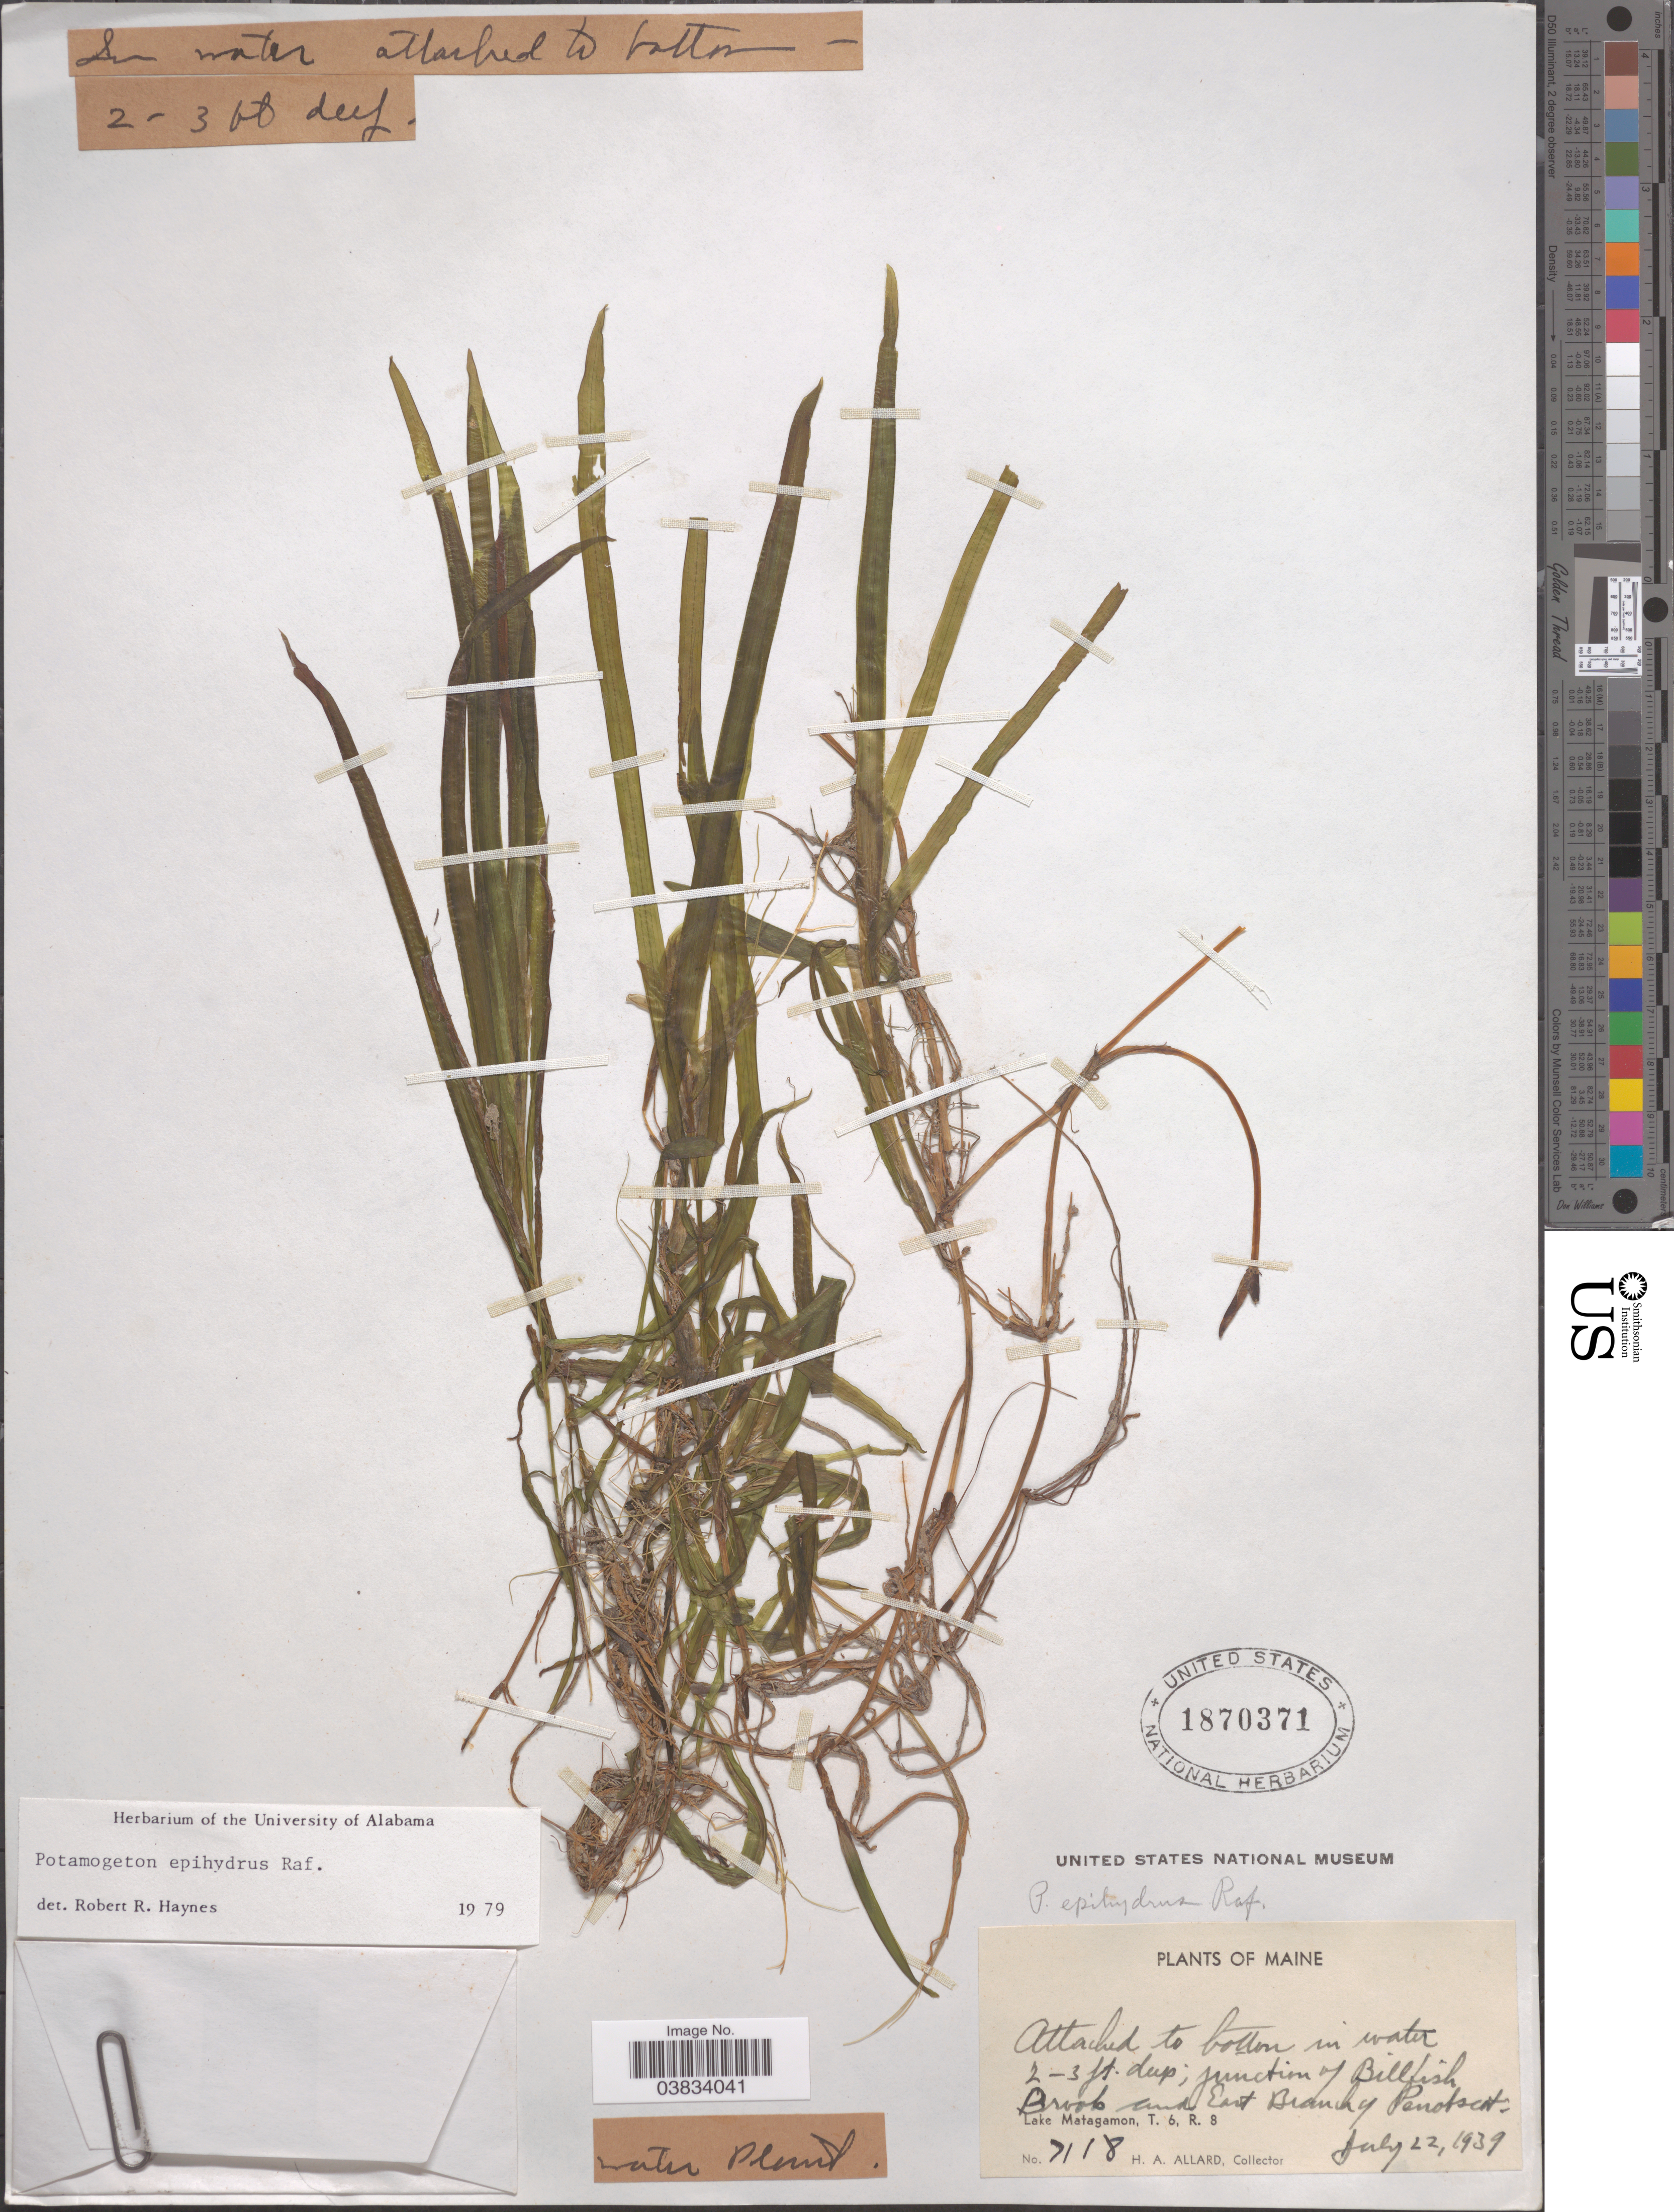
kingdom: Plantae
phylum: Tracheophyta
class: Liliopsida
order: Alismatales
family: Potamogetonaceae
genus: Potamogeton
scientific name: Potamogeton epihydrus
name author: Raf.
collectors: H. A. Allard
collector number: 7118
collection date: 1939-07-22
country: United States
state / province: Maine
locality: Junction of Billfish Brook and East Branch of Penobscot. Lake Matagamon.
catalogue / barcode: US 1870371